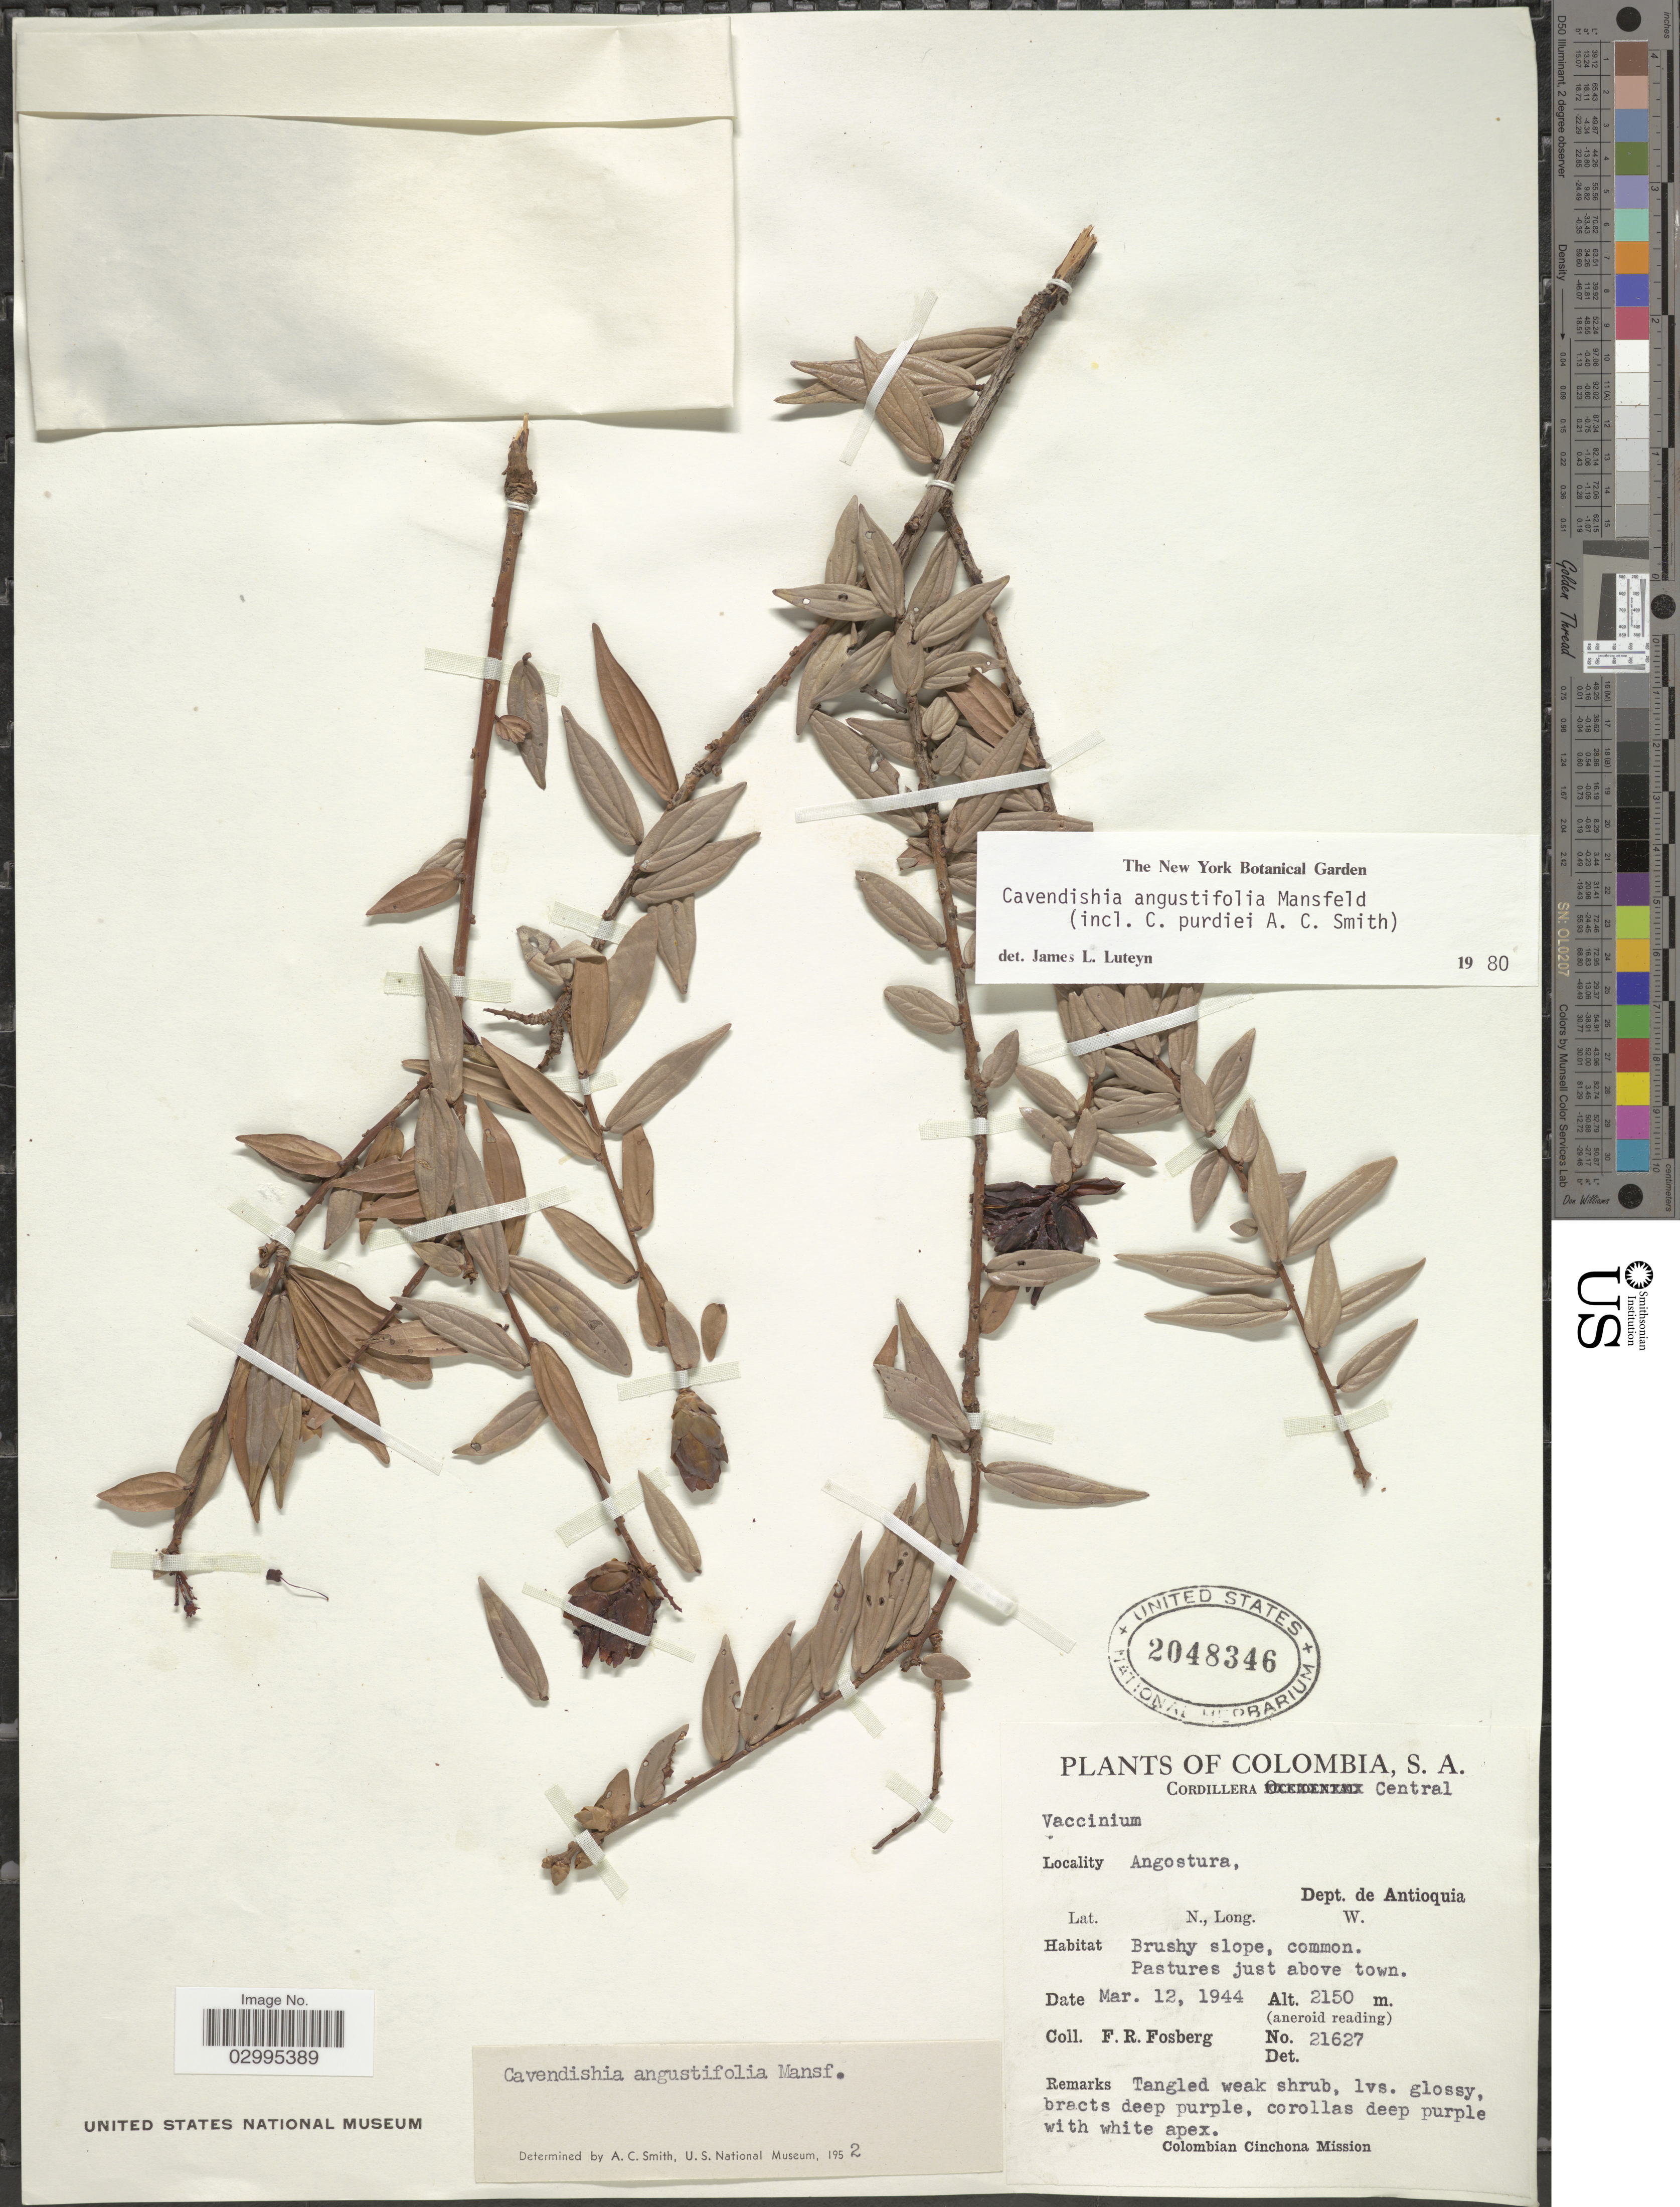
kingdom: Plantae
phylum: Tracheophyta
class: Magnoliopsida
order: Ericales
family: Ericaceae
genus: Cavendishia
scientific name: Cavendishia angustifolia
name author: Mansf.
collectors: F. R. Fosberg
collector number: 21627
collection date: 1944-03-12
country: Colombia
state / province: Antioquia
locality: Cordillera Central. Angostura, Dept. de Antioquia.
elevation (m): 2150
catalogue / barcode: US 2048346